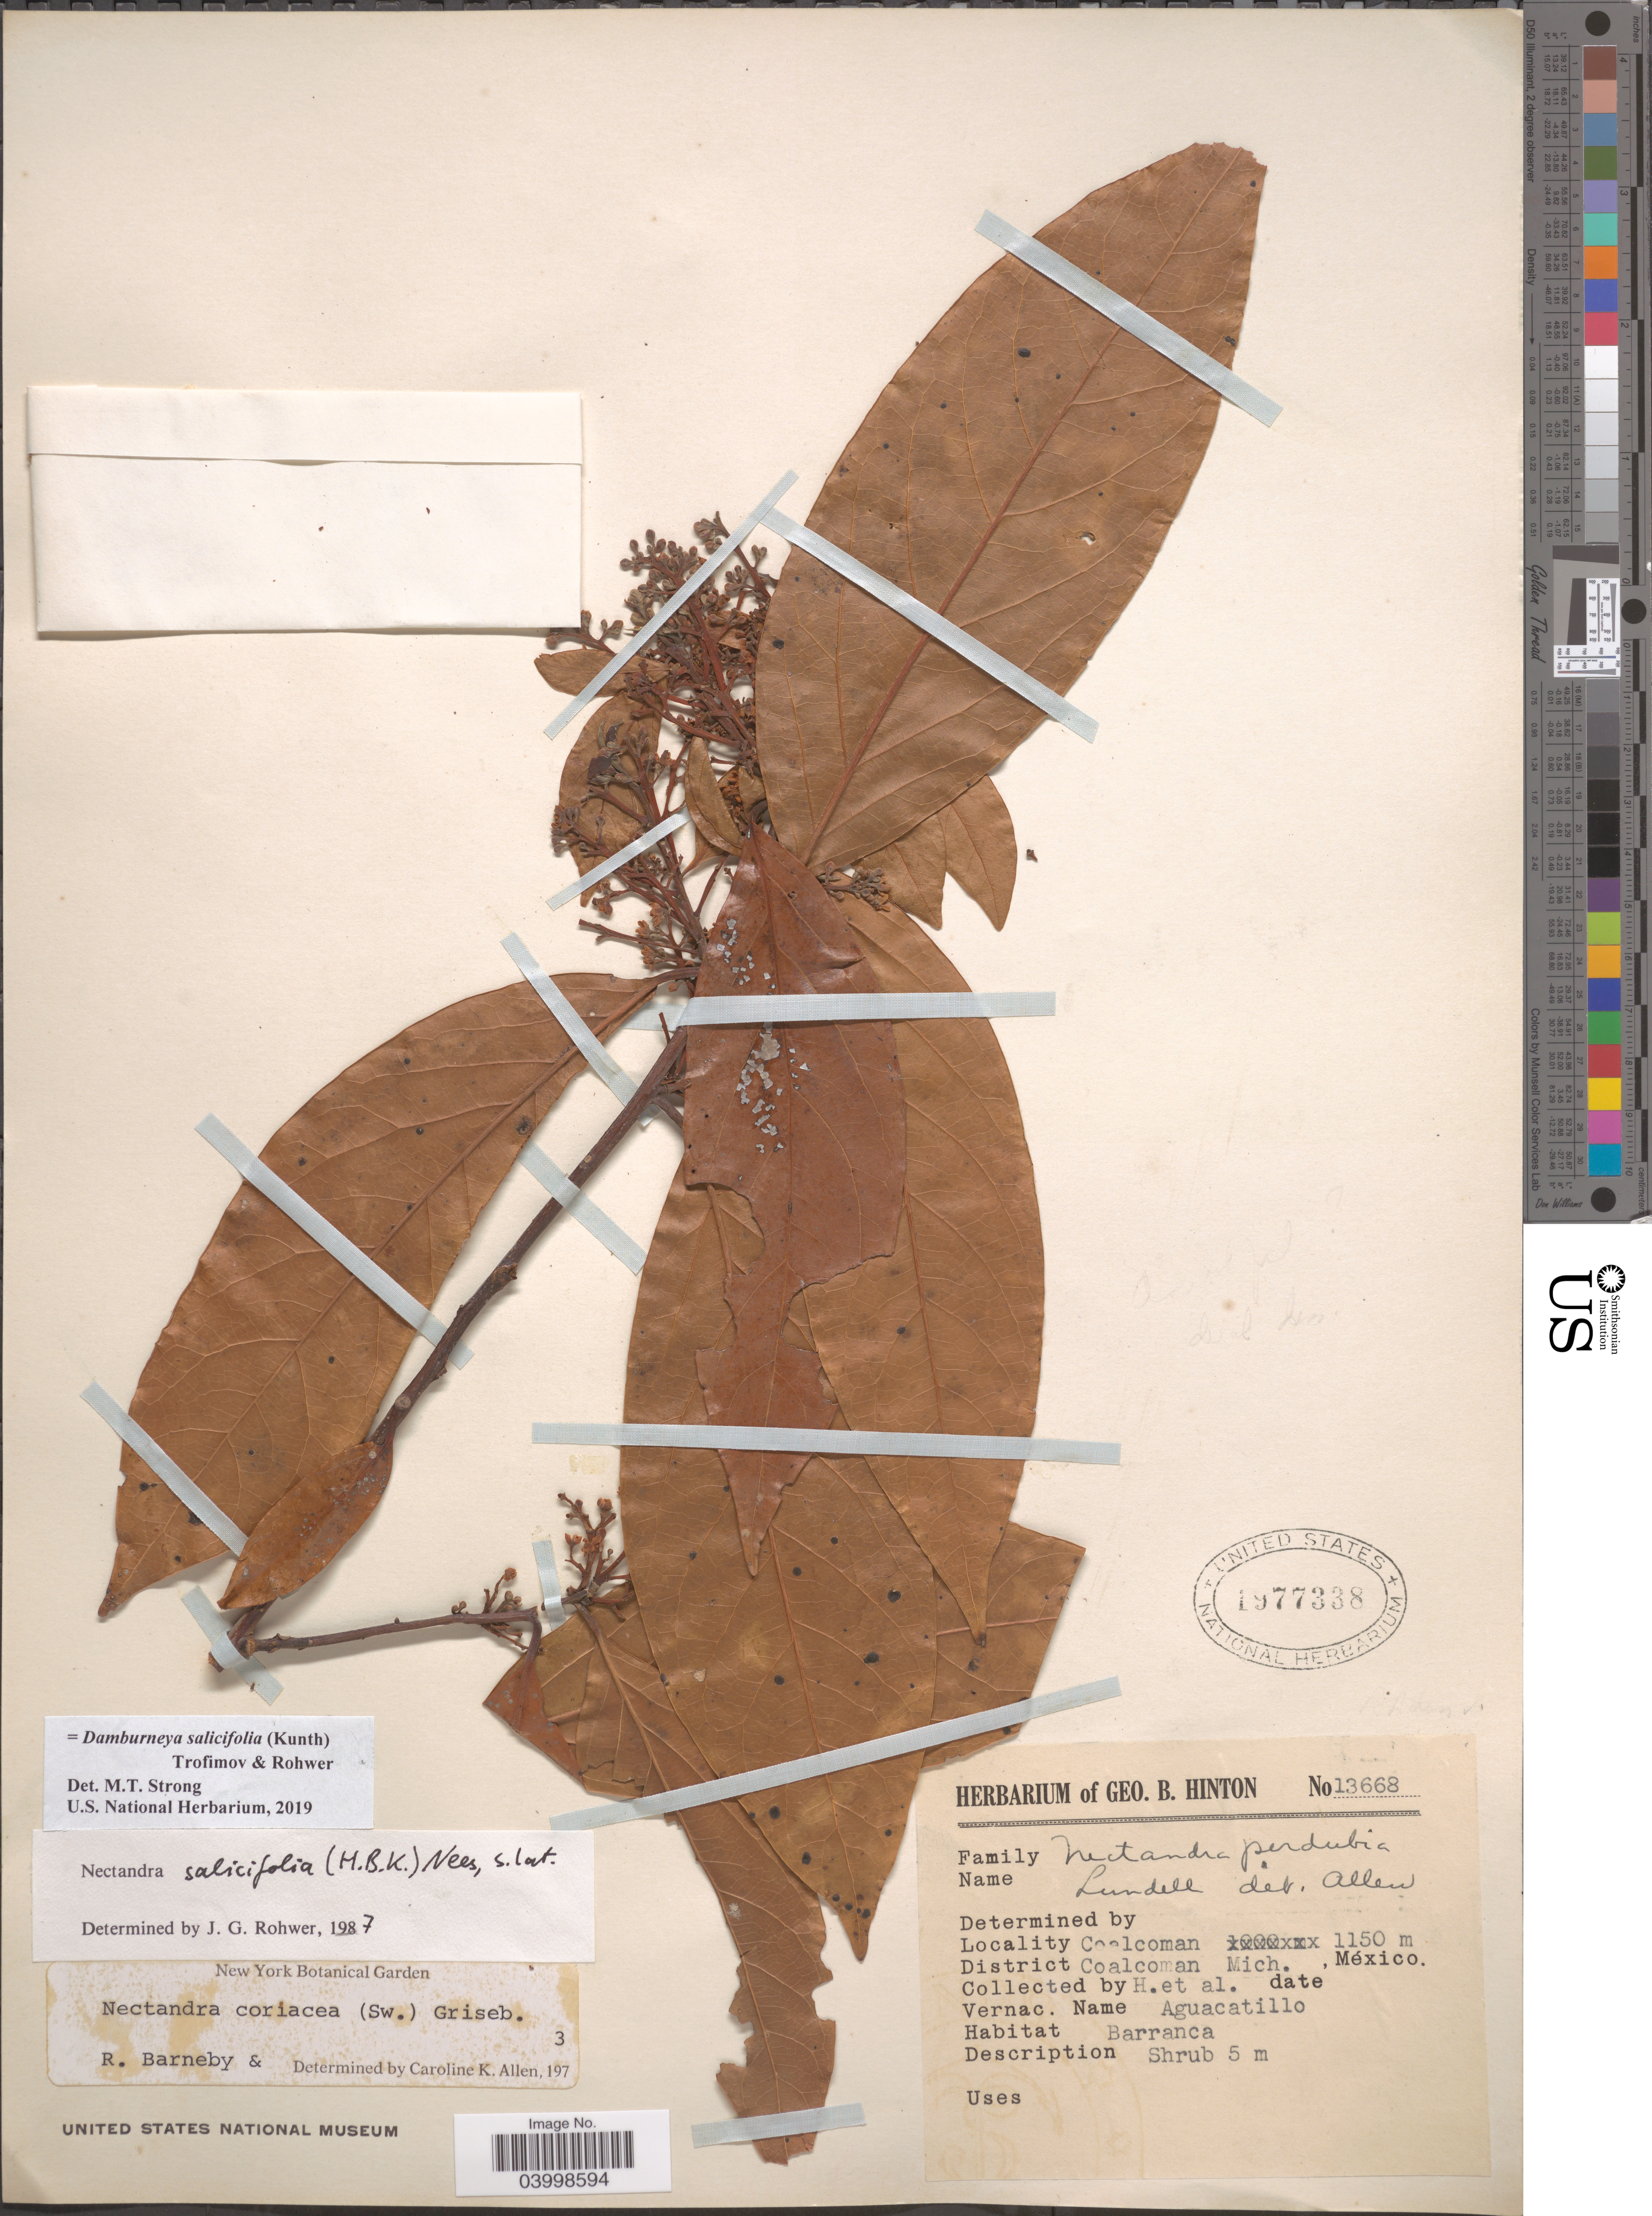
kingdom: Plantae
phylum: Tracheophyta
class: Magnoliopsida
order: Laurales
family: Lauraceae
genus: Damburneya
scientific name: Damburneya salicifolia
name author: (Kunth) Trofimov & Rohwer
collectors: G. B. Hinton & et al.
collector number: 13668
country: Mexico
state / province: Michoacán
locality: Coalcoman. District Coalcoman.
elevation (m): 1150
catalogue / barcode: US 1977338